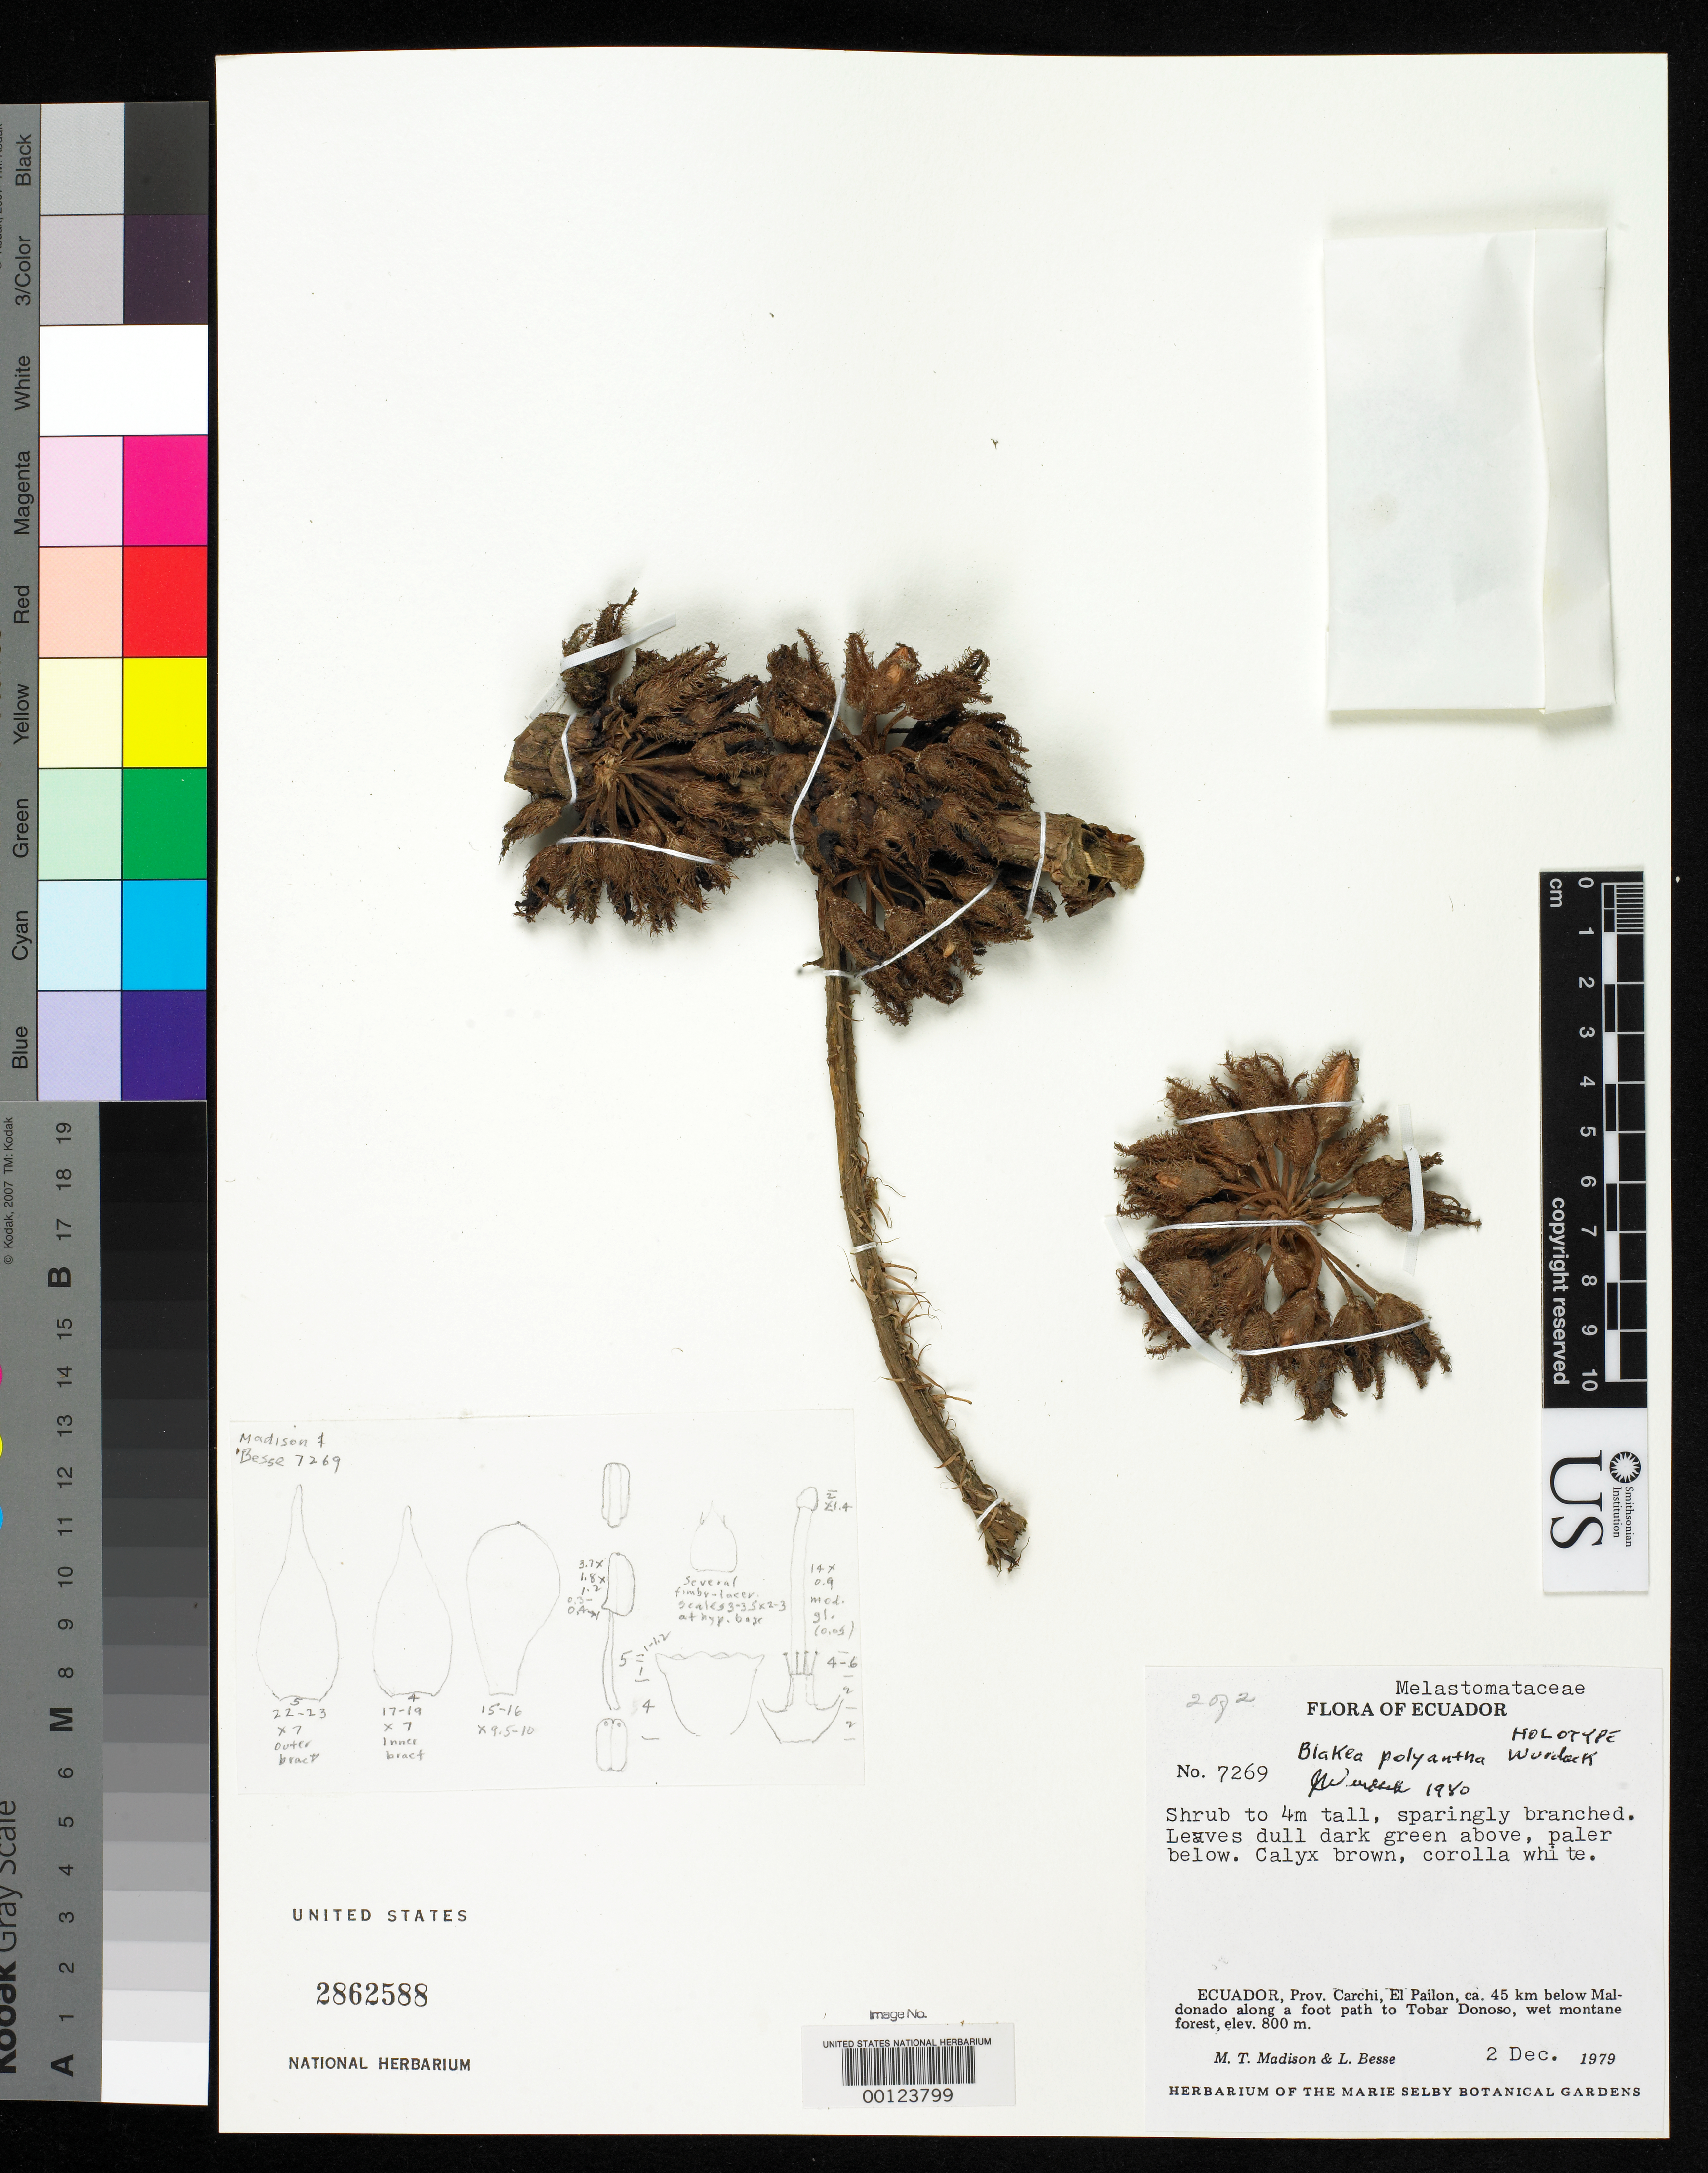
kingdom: Plantae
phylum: Tracheophyta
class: Magnoliopsida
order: Myrtales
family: Melastomataceae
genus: Blakea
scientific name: Blakea polyantha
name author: Wurdack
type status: Holotype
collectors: M. T. Madison & Libby Besse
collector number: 7269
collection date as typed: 02 Dec 1979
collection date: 1979-12-02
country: Ecuador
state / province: Carchi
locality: El Pailon.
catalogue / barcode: US 2862588